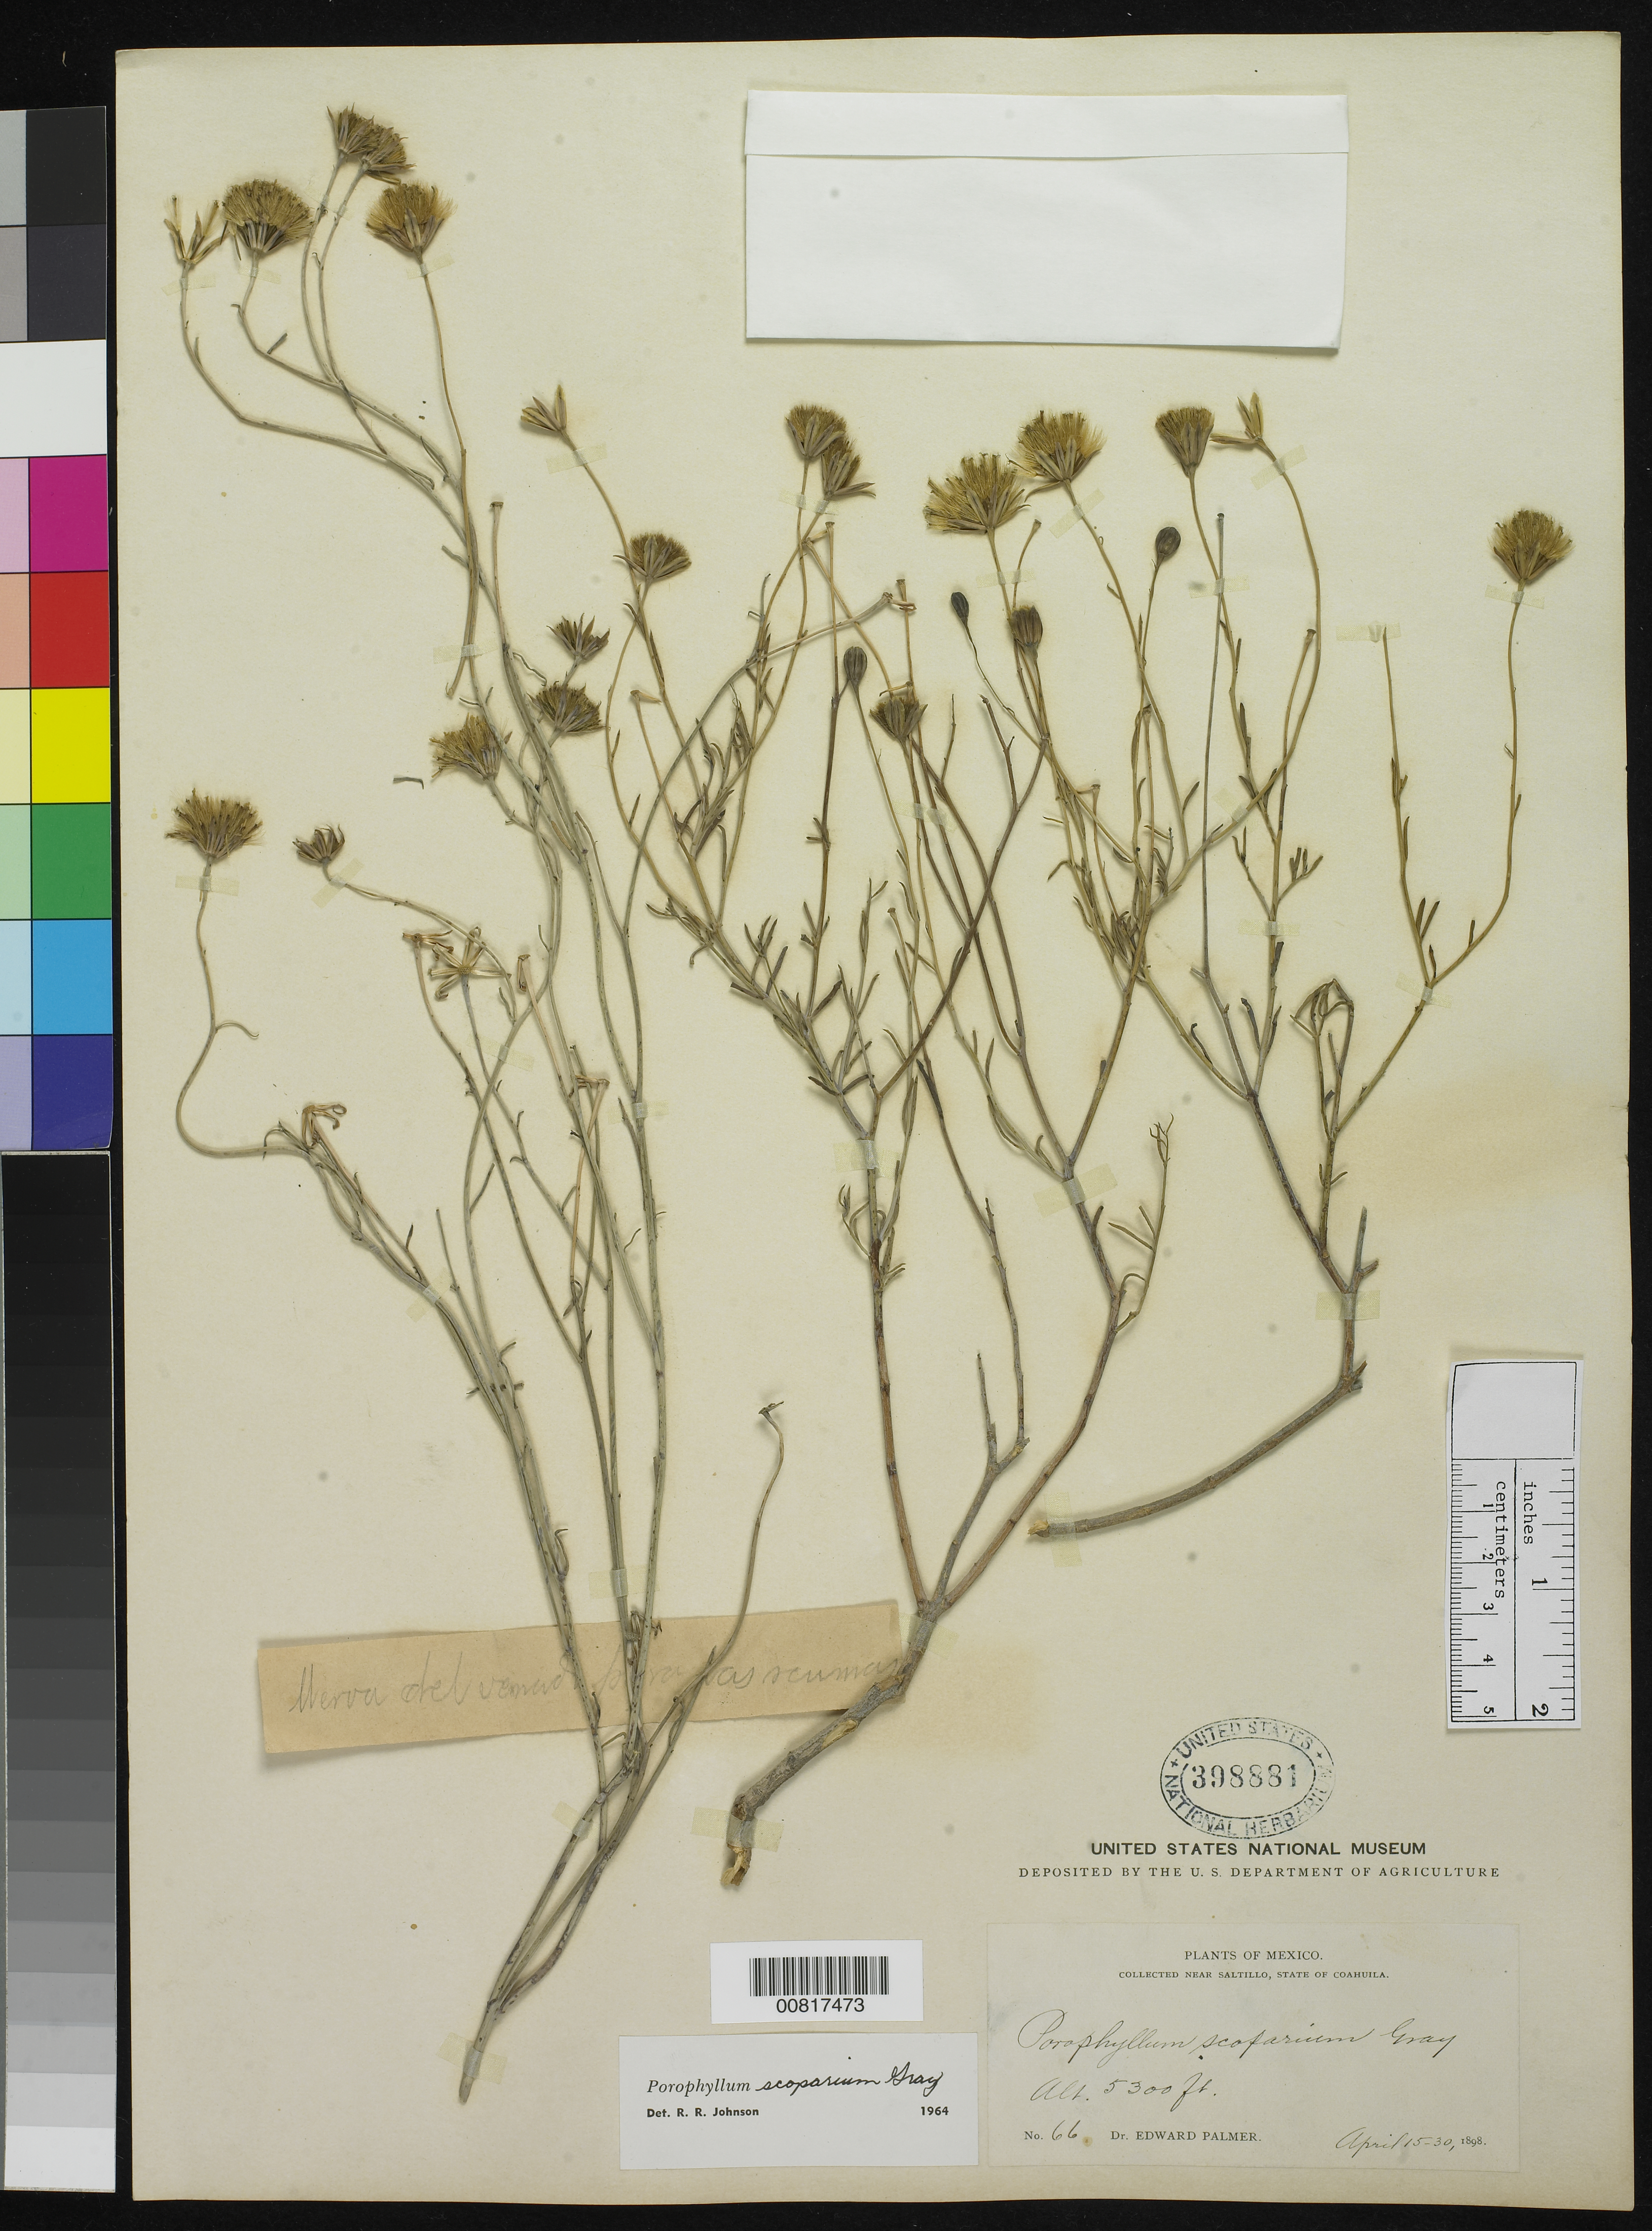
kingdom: Plantae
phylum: Tracheophyta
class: Magnoliopsida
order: Asterales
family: Asteraceae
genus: Porophyllum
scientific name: Porophyllum scoparium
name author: A. Gray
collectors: E. Palmer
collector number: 66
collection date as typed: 15 Apr 1898 to 30 Apr 1898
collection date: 1898-04-15/1898-04-30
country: Mexico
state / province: Coahuila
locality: Near Saltillo, Coahuila.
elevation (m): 1615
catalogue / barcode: US 398881